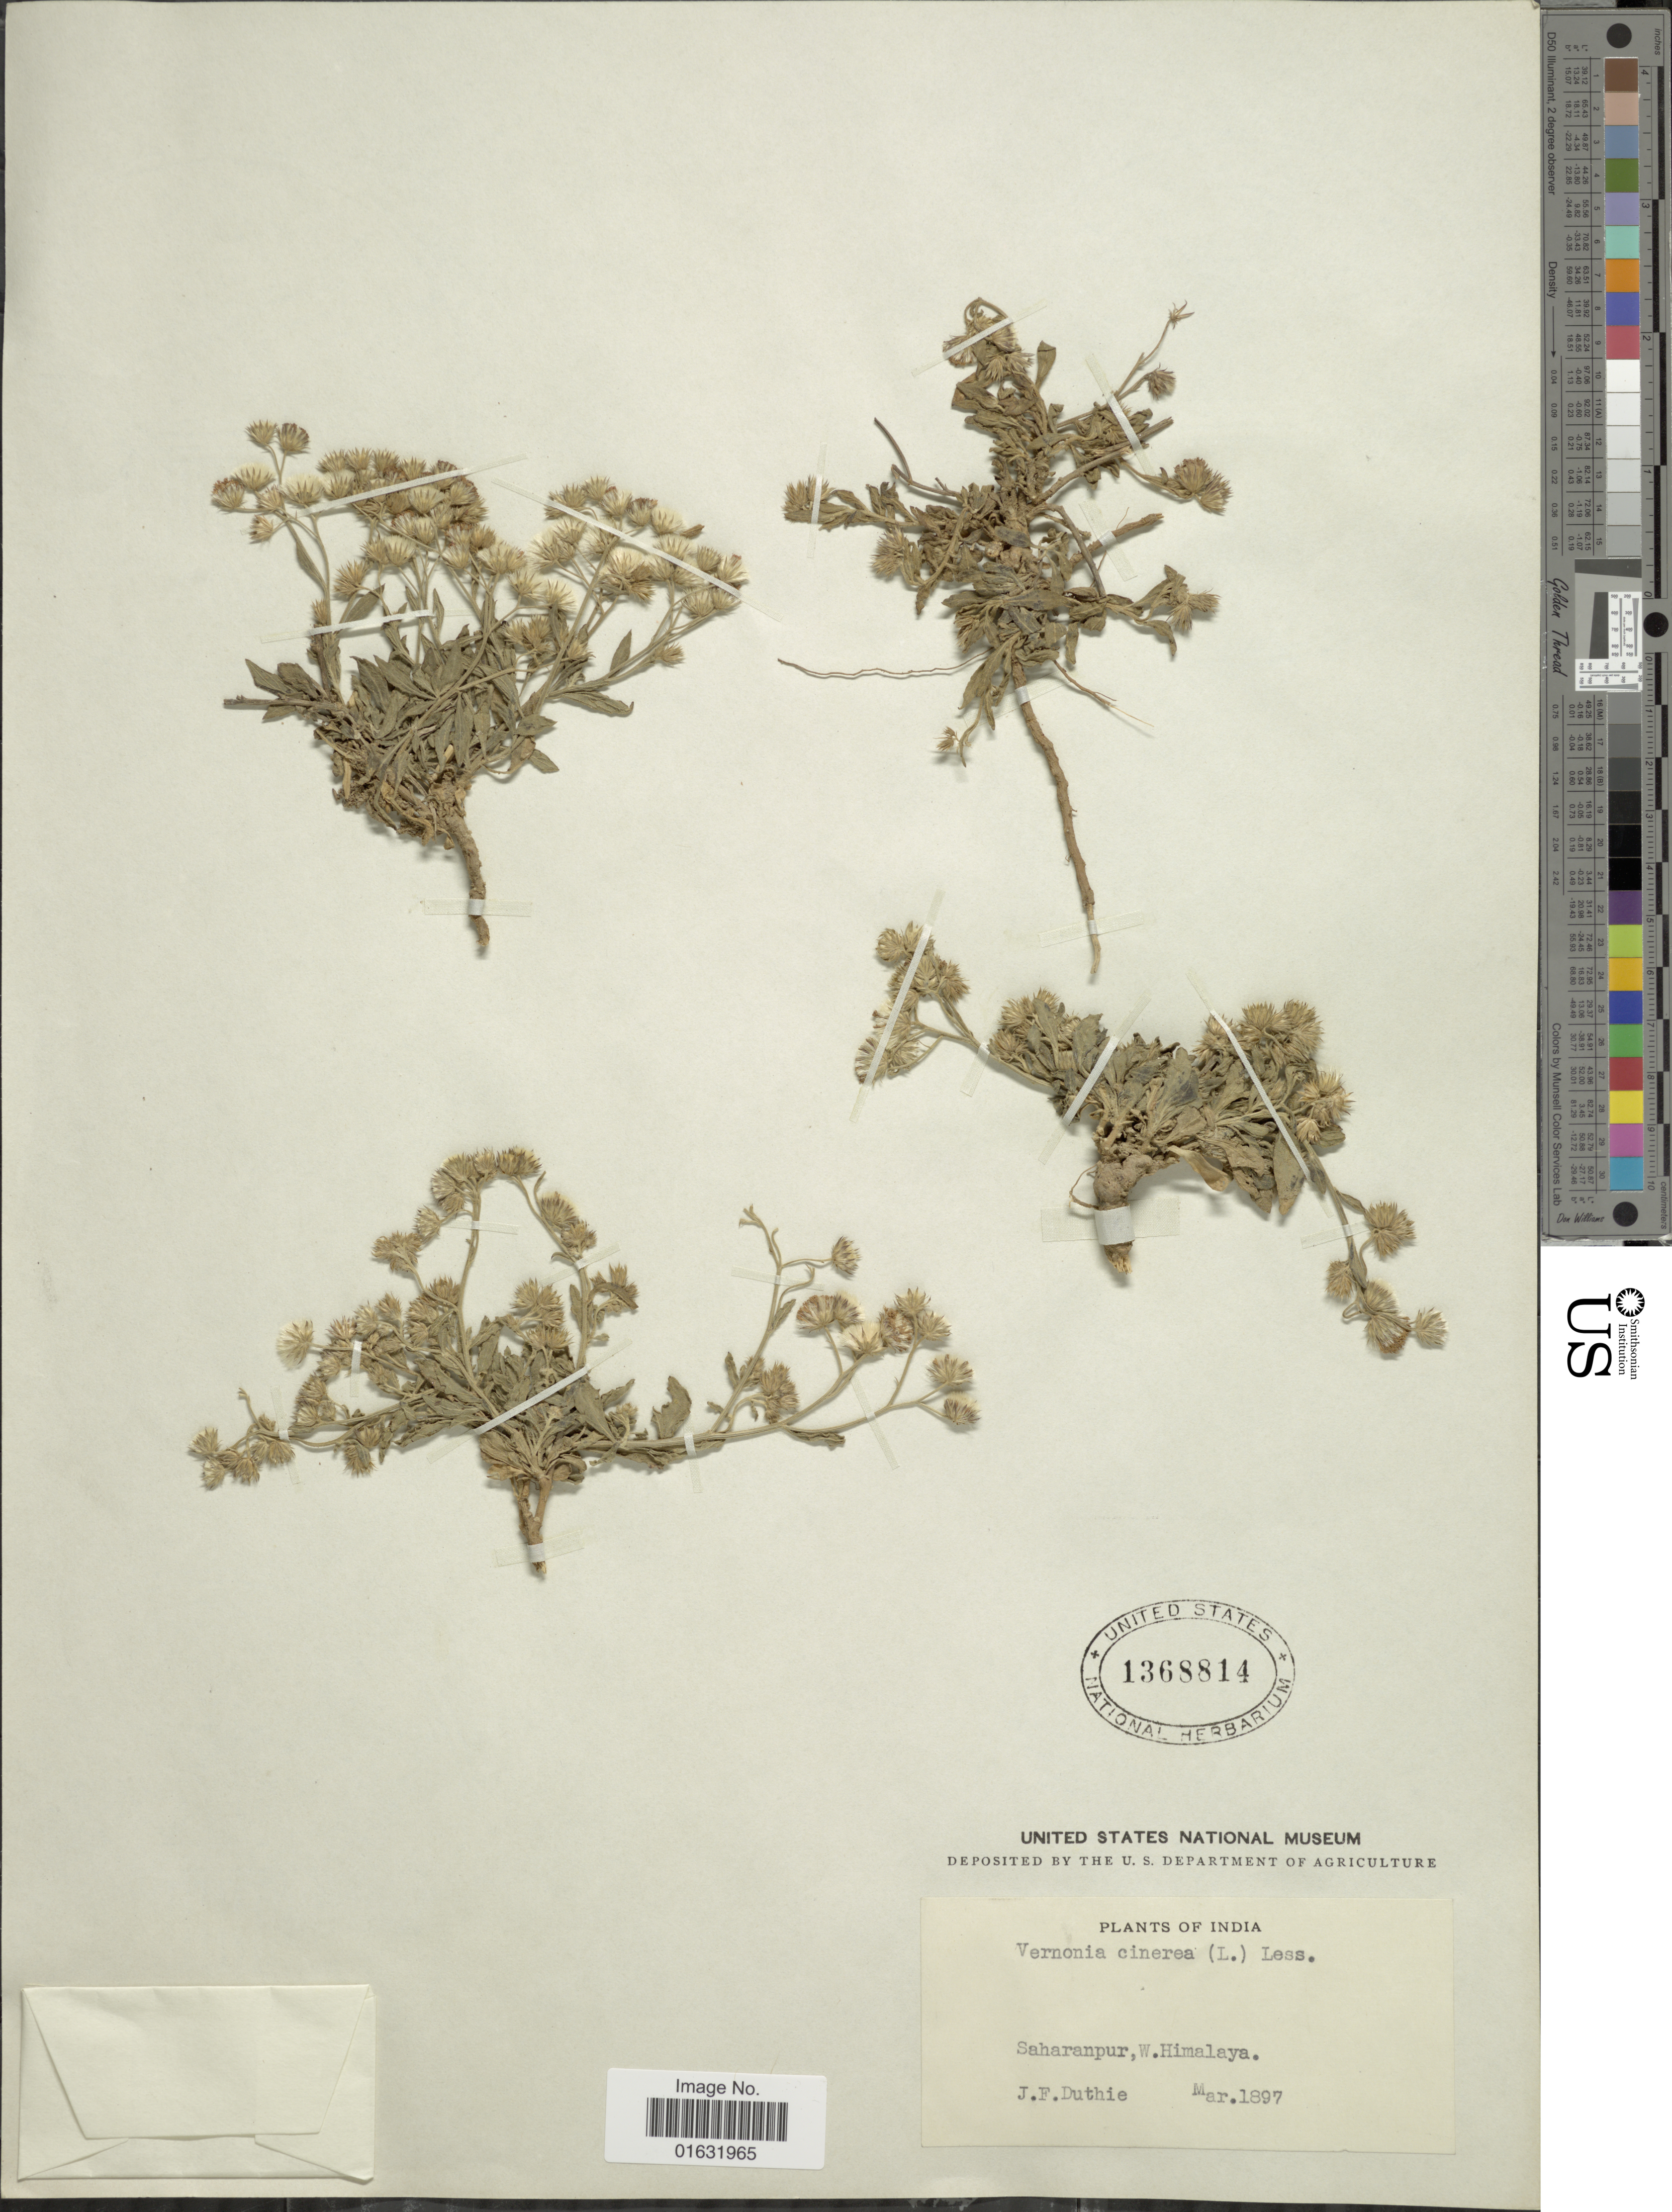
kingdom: Plantae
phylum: Tracheophyta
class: Magnoliopsida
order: Asterales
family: Asteraceae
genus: Cyanthillium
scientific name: Cyanthillium cinereum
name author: (L.) H. Rob.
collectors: J. F. Duthie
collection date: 1897-03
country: India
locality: India, Saharanpur, W. Himalaya.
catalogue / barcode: US 1368814